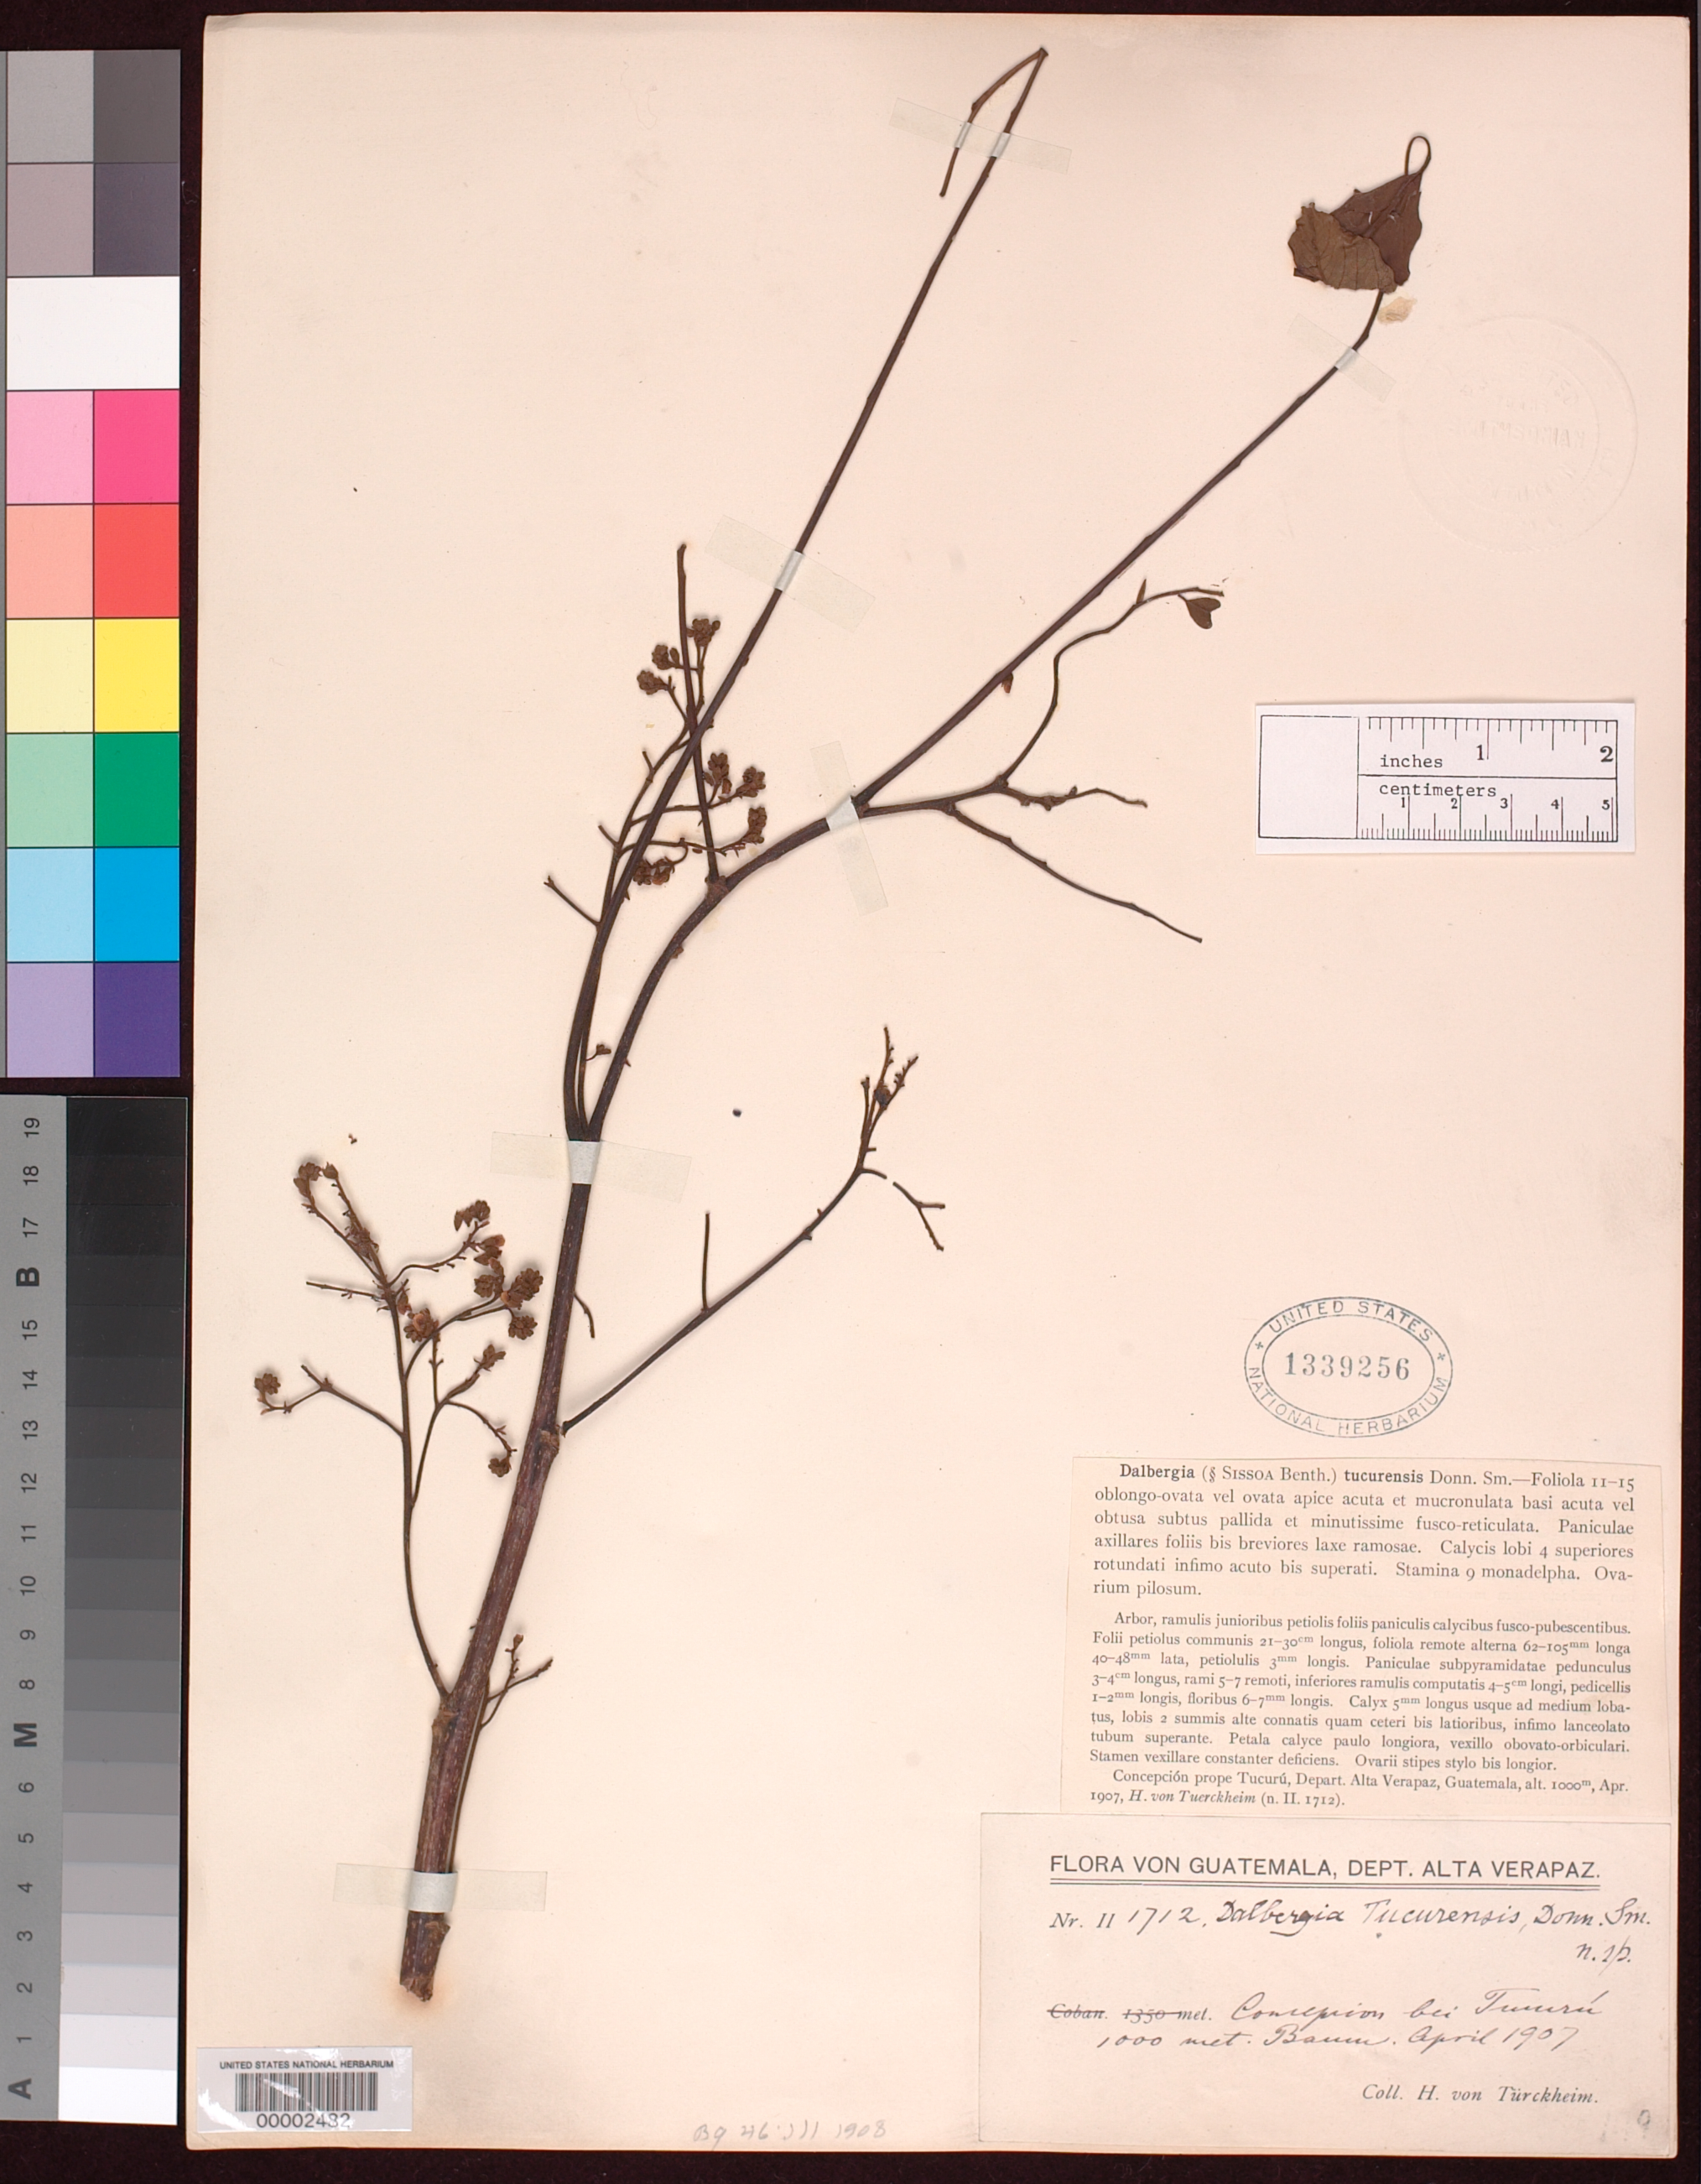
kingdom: Plantae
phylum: Tracheophyta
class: Magnoliopsida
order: Fabales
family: Fabaceae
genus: Dalbergia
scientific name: Dalbergia tucurensis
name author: Donn. Sm.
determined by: Linares, J. L., (MEXICO)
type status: Type Collection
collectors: H. von Türckheim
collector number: II 1712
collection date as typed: Apr 1907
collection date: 1907-04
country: Guatemala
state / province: Alta Verapaz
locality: Concepcion prope Tucuru.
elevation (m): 1000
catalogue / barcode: US 1339256